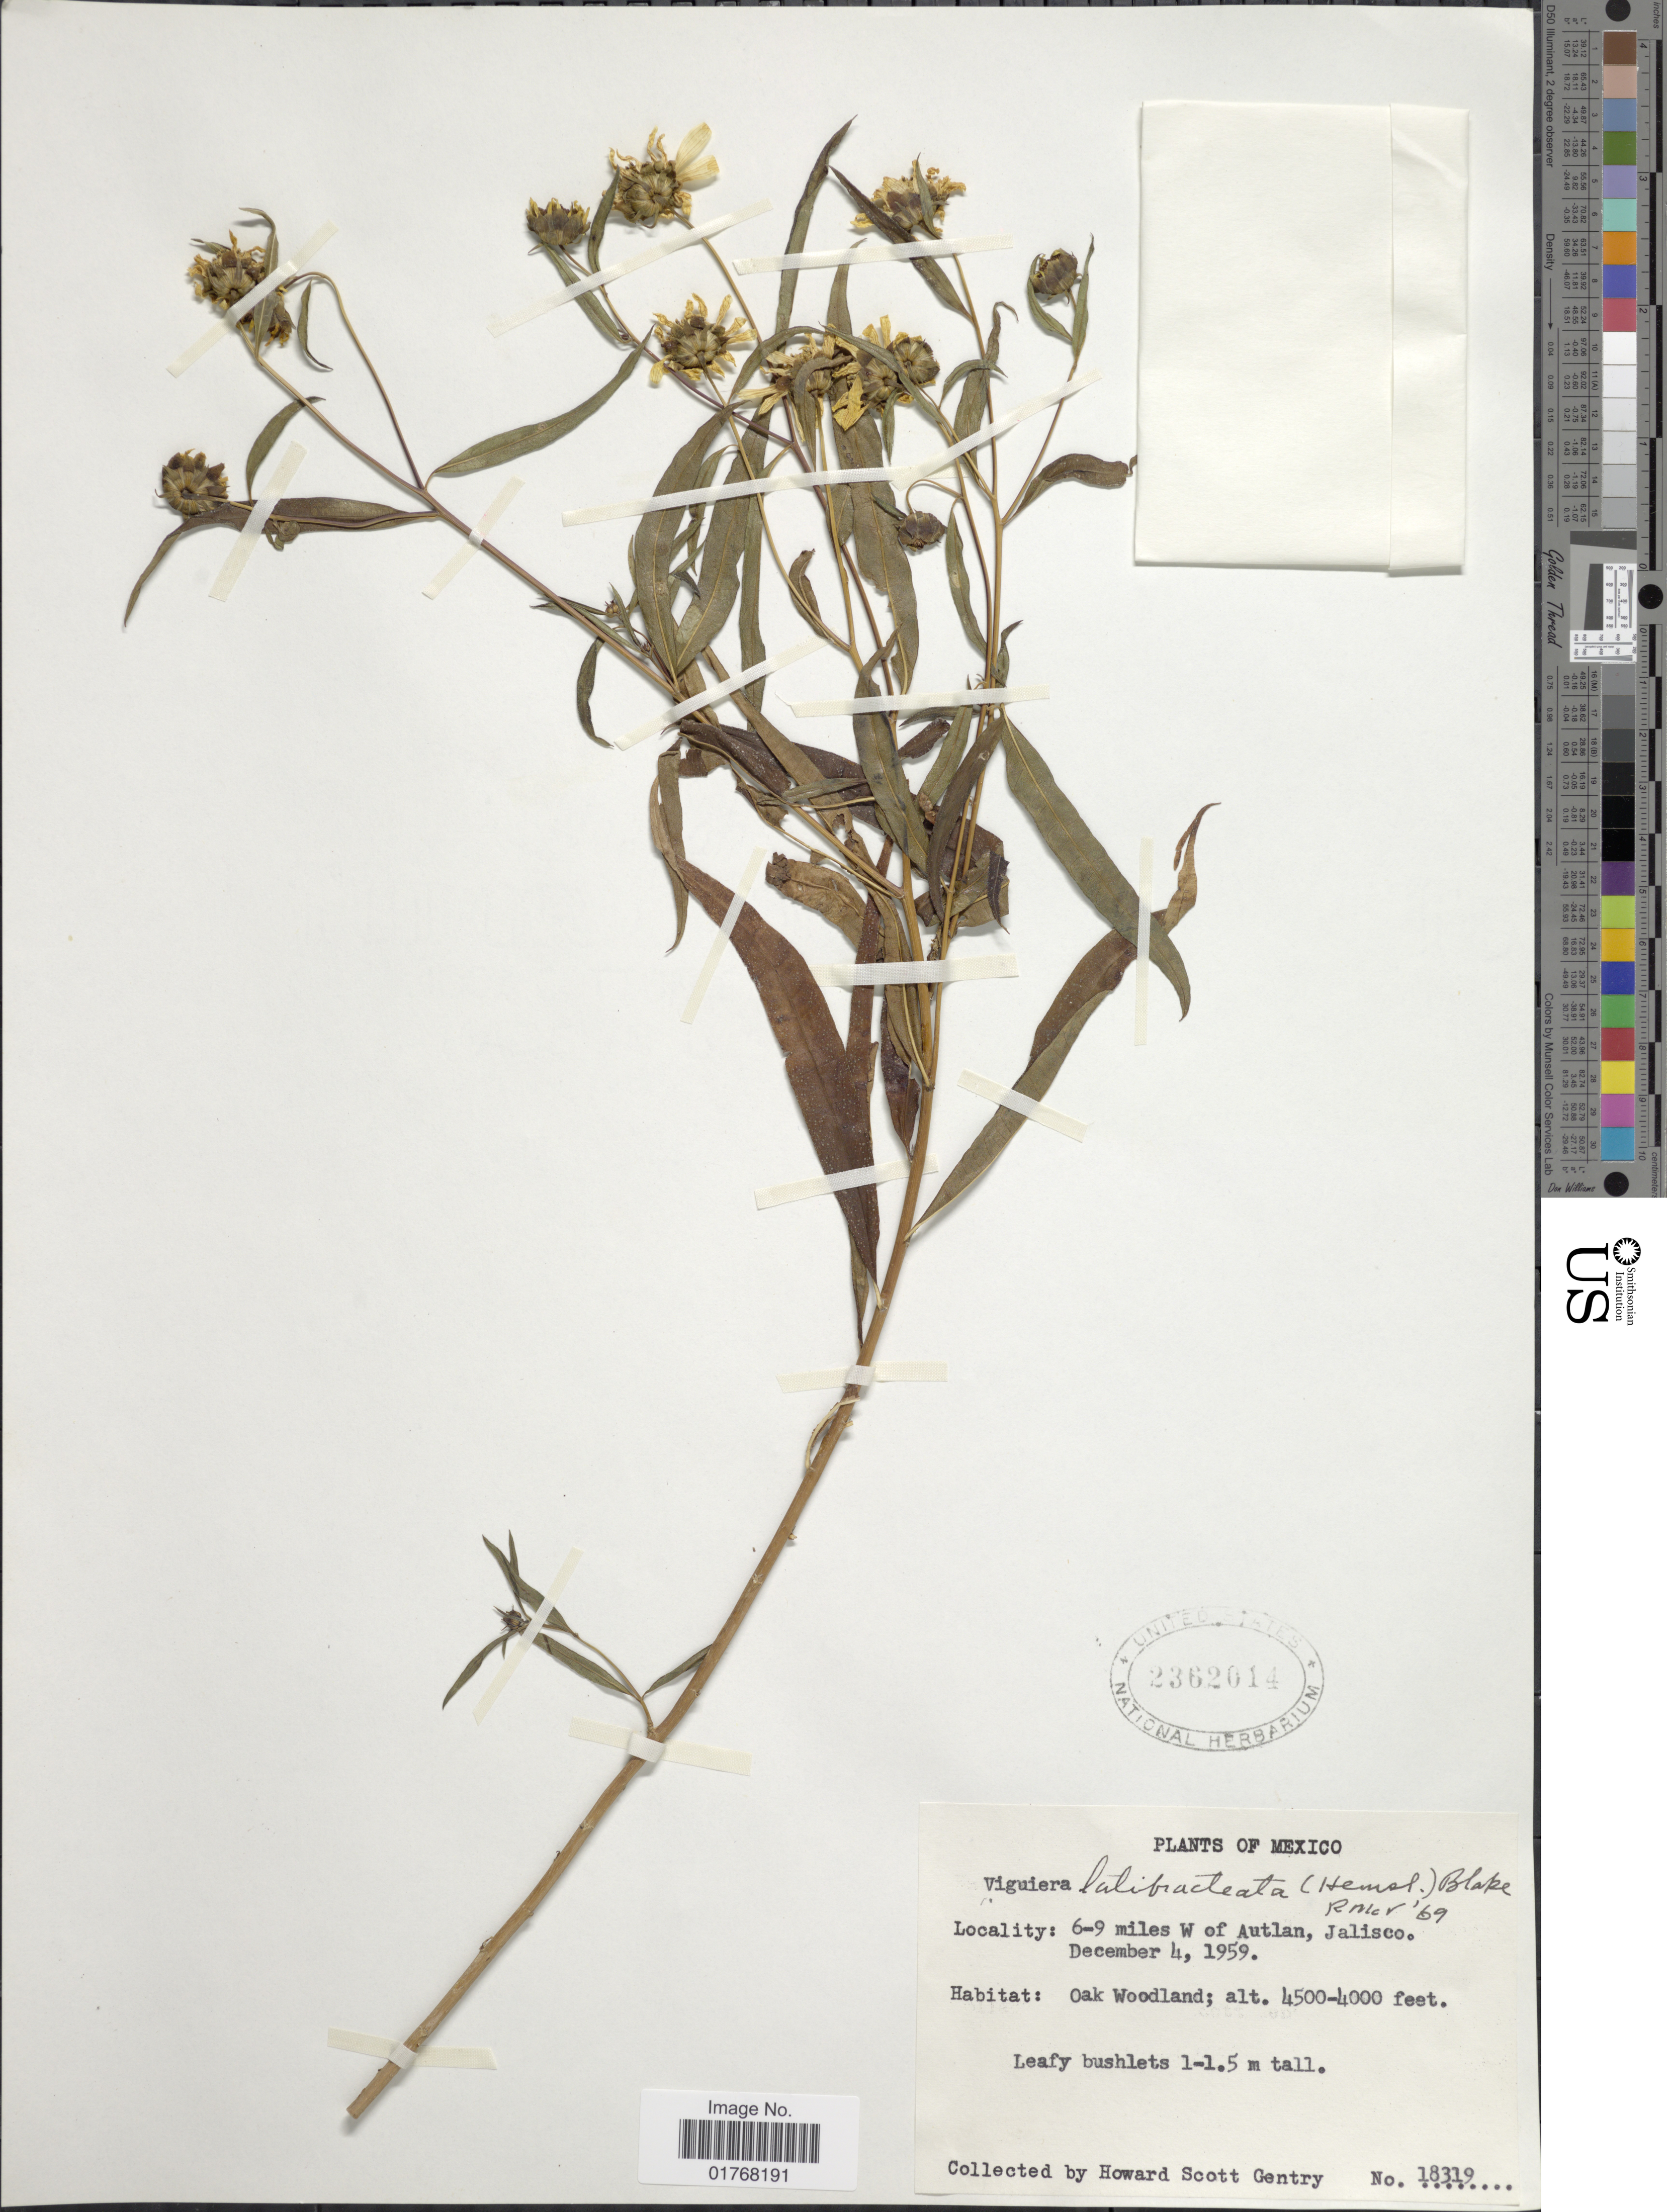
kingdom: Plantae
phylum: Tracheophyta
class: Magnoliopsida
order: Asterales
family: Asteraceae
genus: Viguiera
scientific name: Viguiera latibracteata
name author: (Hemsl.) Blake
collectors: H. S. Gentry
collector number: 18319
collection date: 1959-12-04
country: Mexico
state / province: Jalisco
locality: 6-9 miles W of Autlan, Oak Woodland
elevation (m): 1219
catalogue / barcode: US 2362014